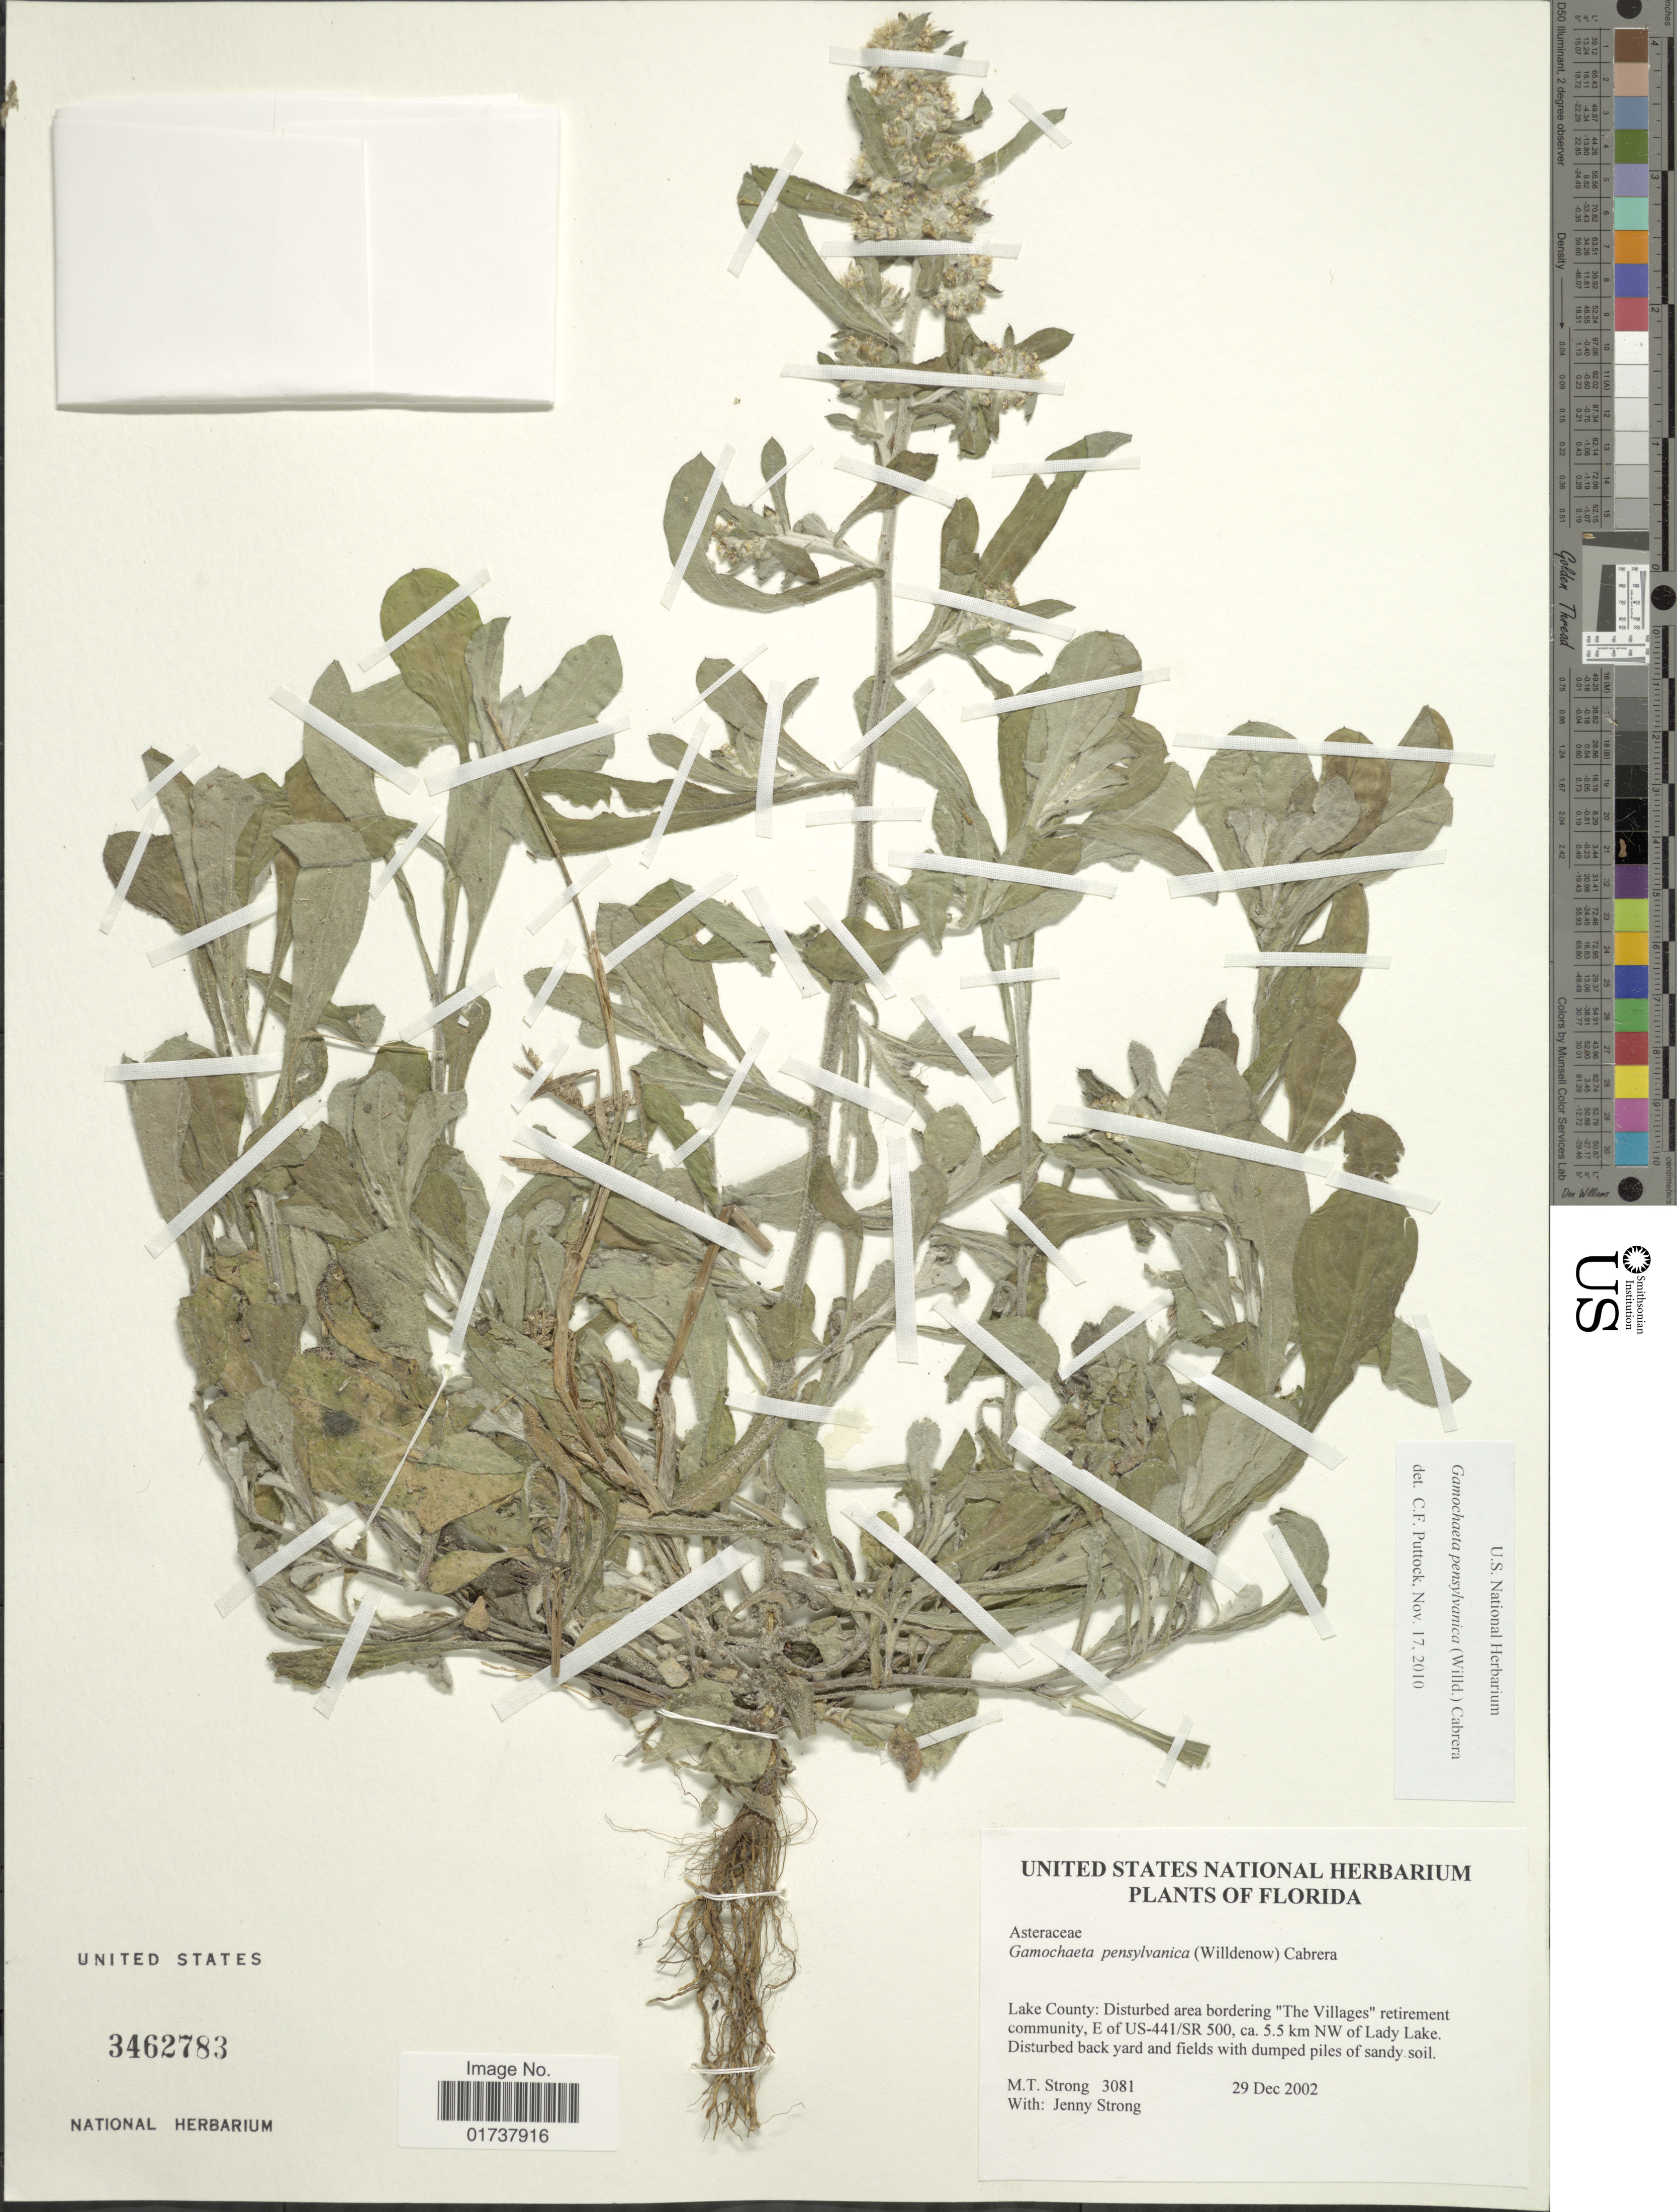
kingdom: Plantae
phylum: Tracheophyta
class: Magnoliopsida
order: Asterales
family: Asteraceae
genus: Gamochaeta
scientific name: Gamochaeta pensylvanica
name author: (Willd.) Cabrera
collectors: M. T. Strong & J. L. Strong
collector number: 3081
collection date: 2002-12-29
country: United States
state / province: Florida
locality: Lake County: Disturbed area bordering" The Villages" retirement community, E of US-441/ SR 500, ca. 5.5. km NW of Lady Lake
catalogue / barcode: US 3462783